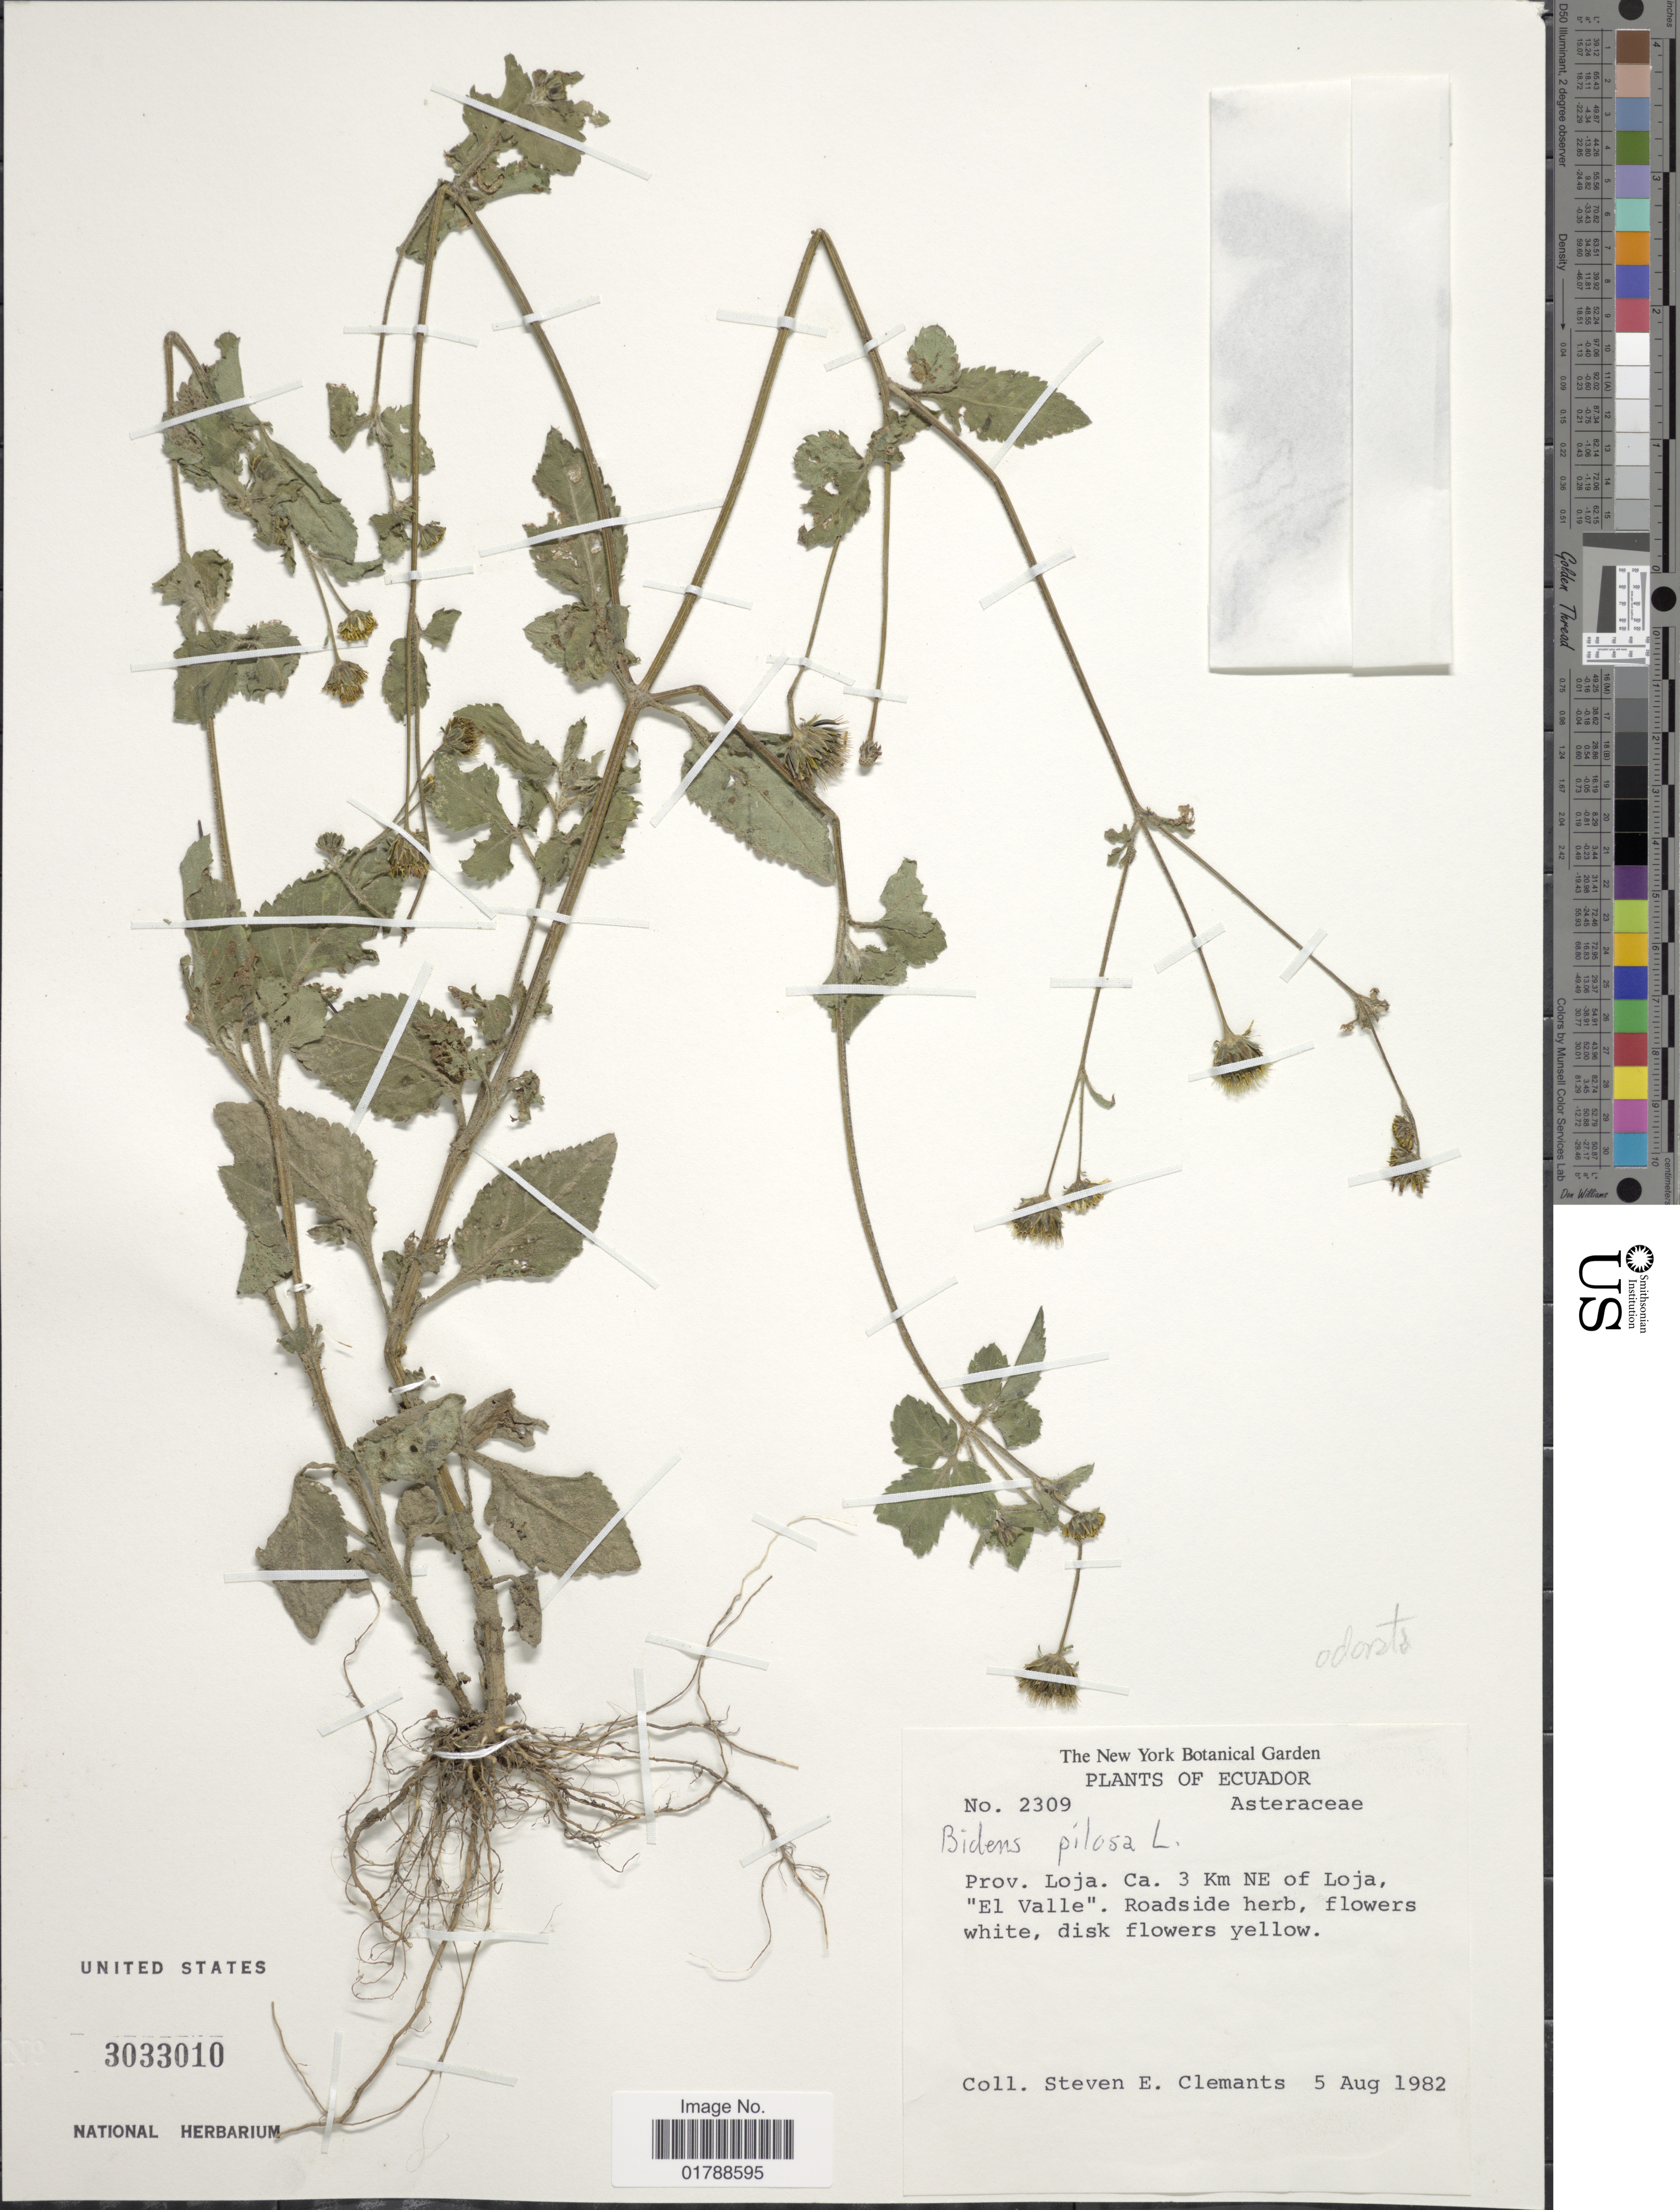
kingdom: Plantae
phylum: Tracheophyta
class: Magnoliopsida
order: Asterales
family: Asteraceae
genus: Bidens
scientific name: Bidens odorata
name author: Cav.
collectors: S. Clemants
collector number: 2309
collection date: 1982-08-05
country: Ecuador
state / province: Loja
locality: Ca. 3 Km NE of Loja, "El Valle"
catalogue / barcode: US 3033010